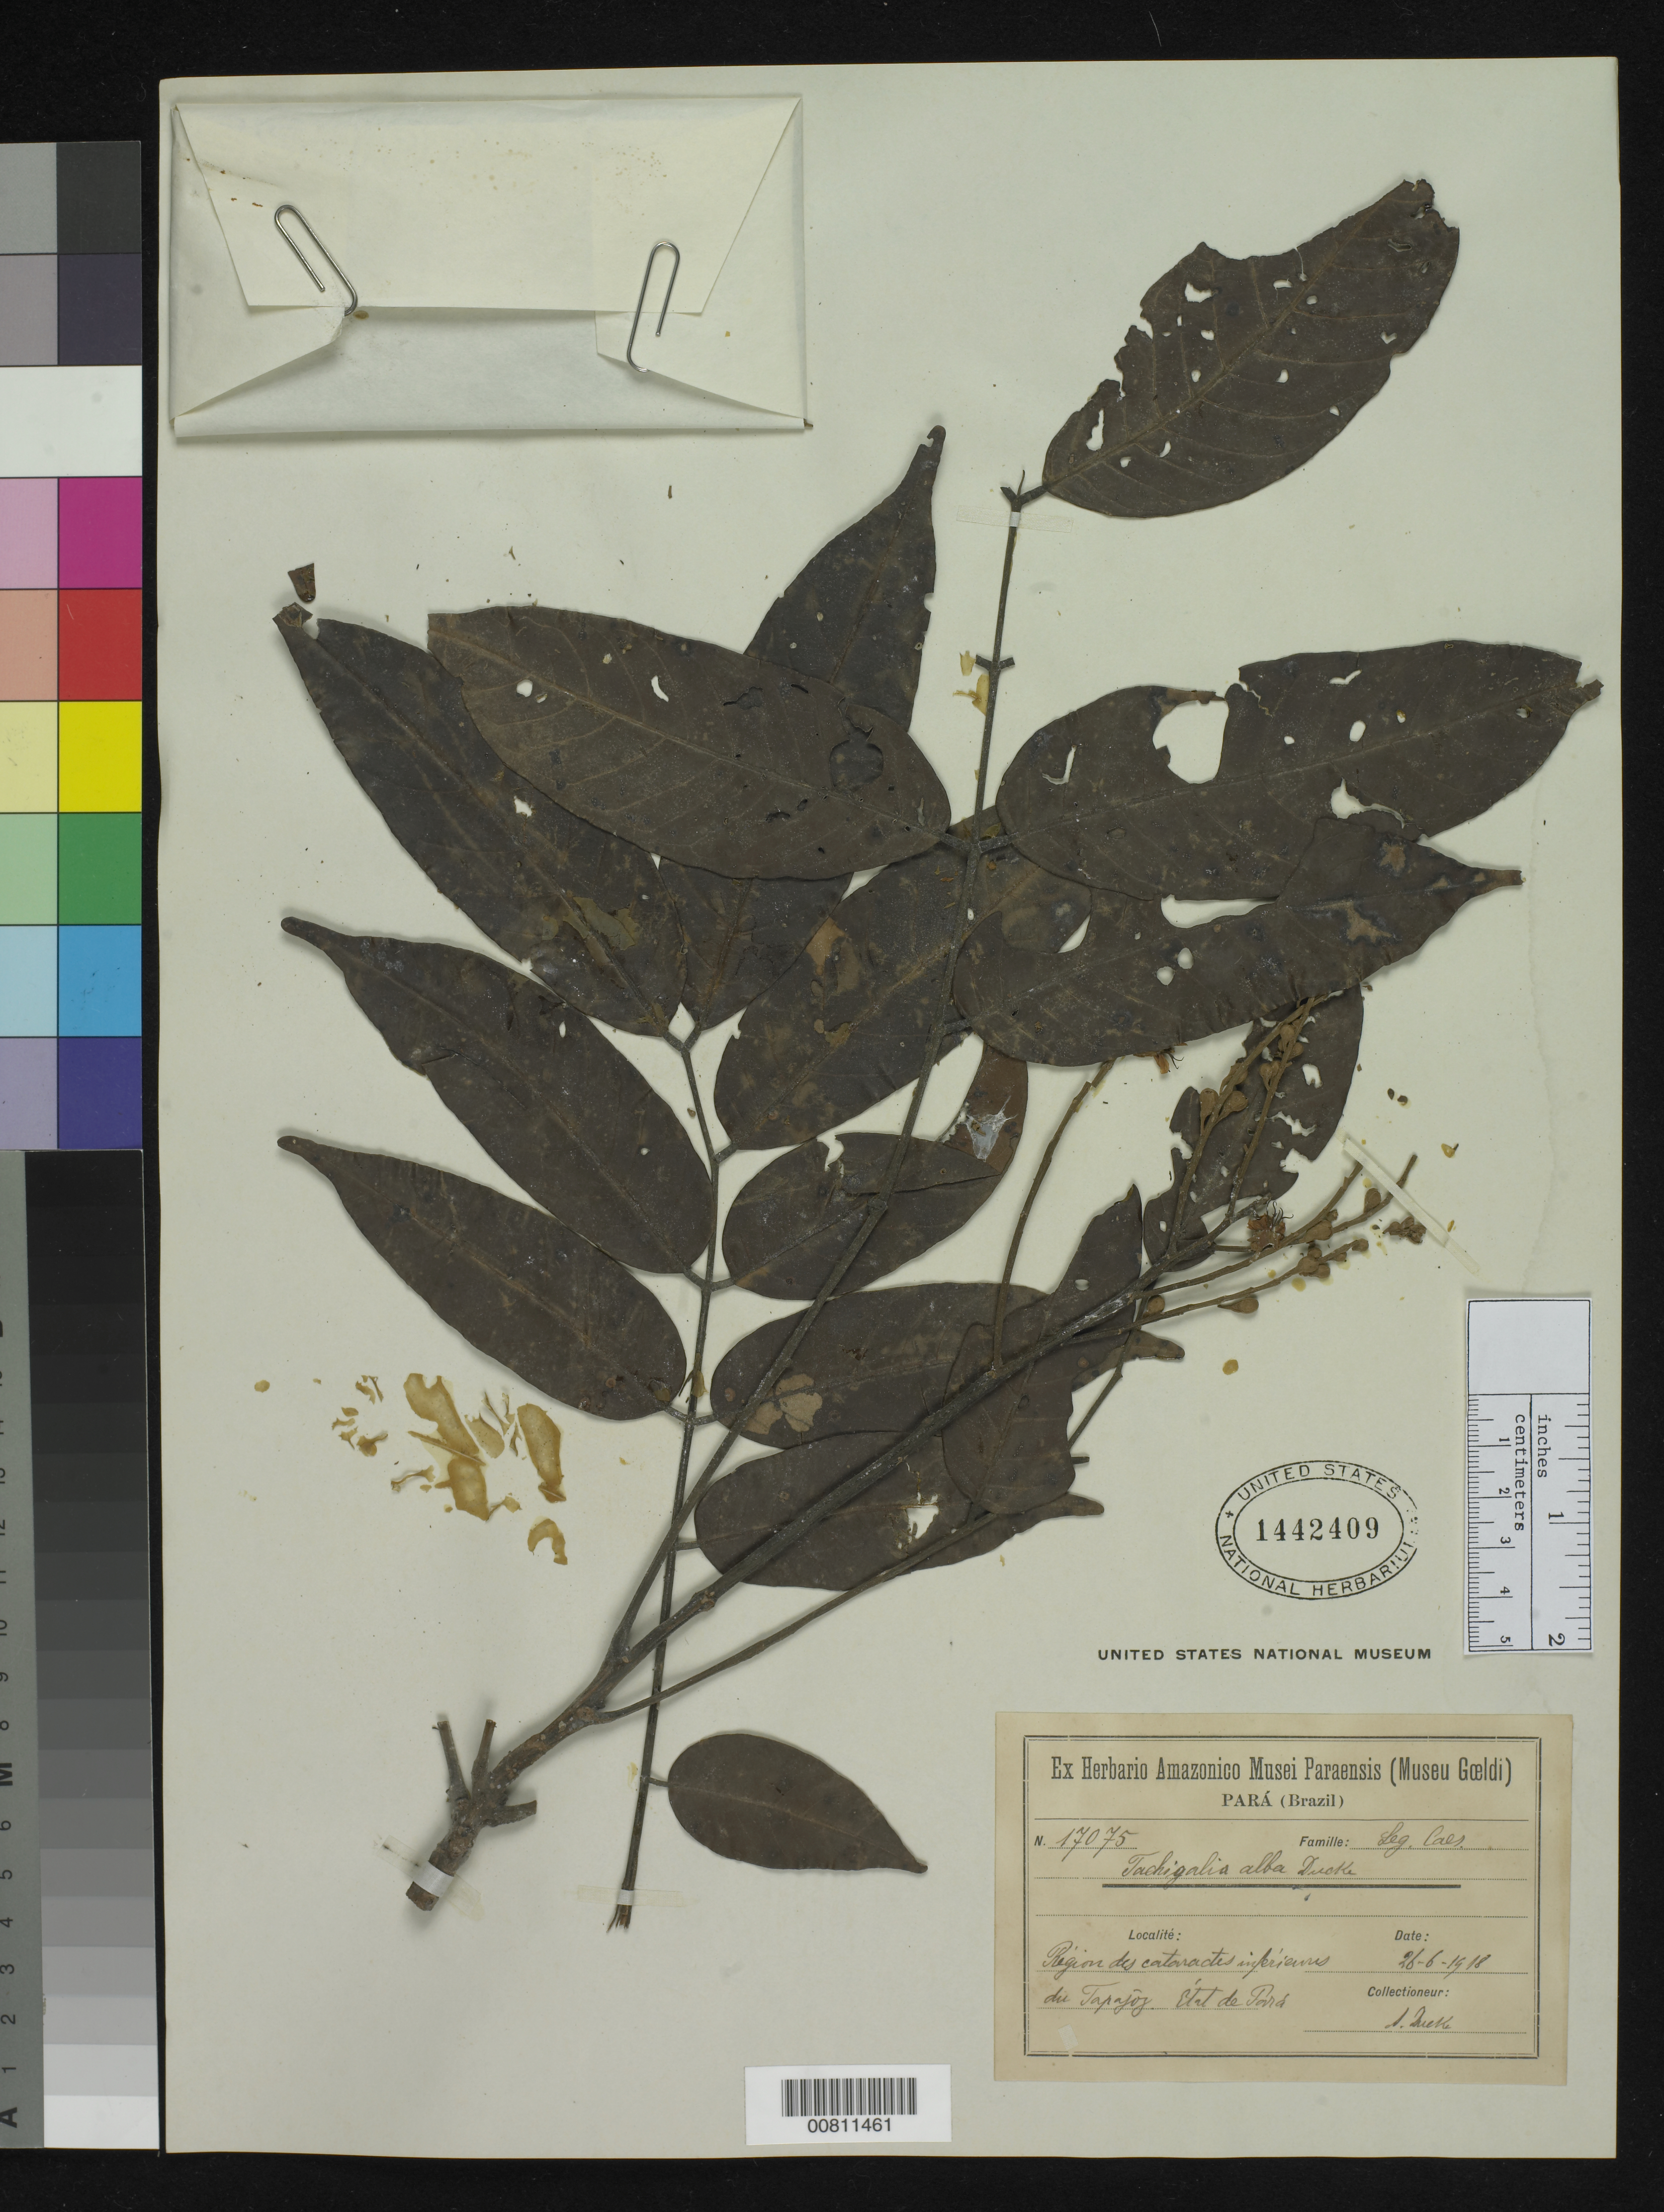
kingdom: Plantae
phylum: Tracheophyta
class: Magnoliopsida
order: Fabales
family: Fabaceae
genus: Tachigali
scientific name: Tachigali alba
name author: Ducke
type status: Isosyntype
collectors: A. Ducke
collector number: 17075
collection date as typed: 26 Jun 1918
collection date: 1918-06-26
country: Brazil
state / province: Pará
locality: Region cataractum inferienum inferiorum fluvii Itapajoz.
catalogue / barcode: US 1442409